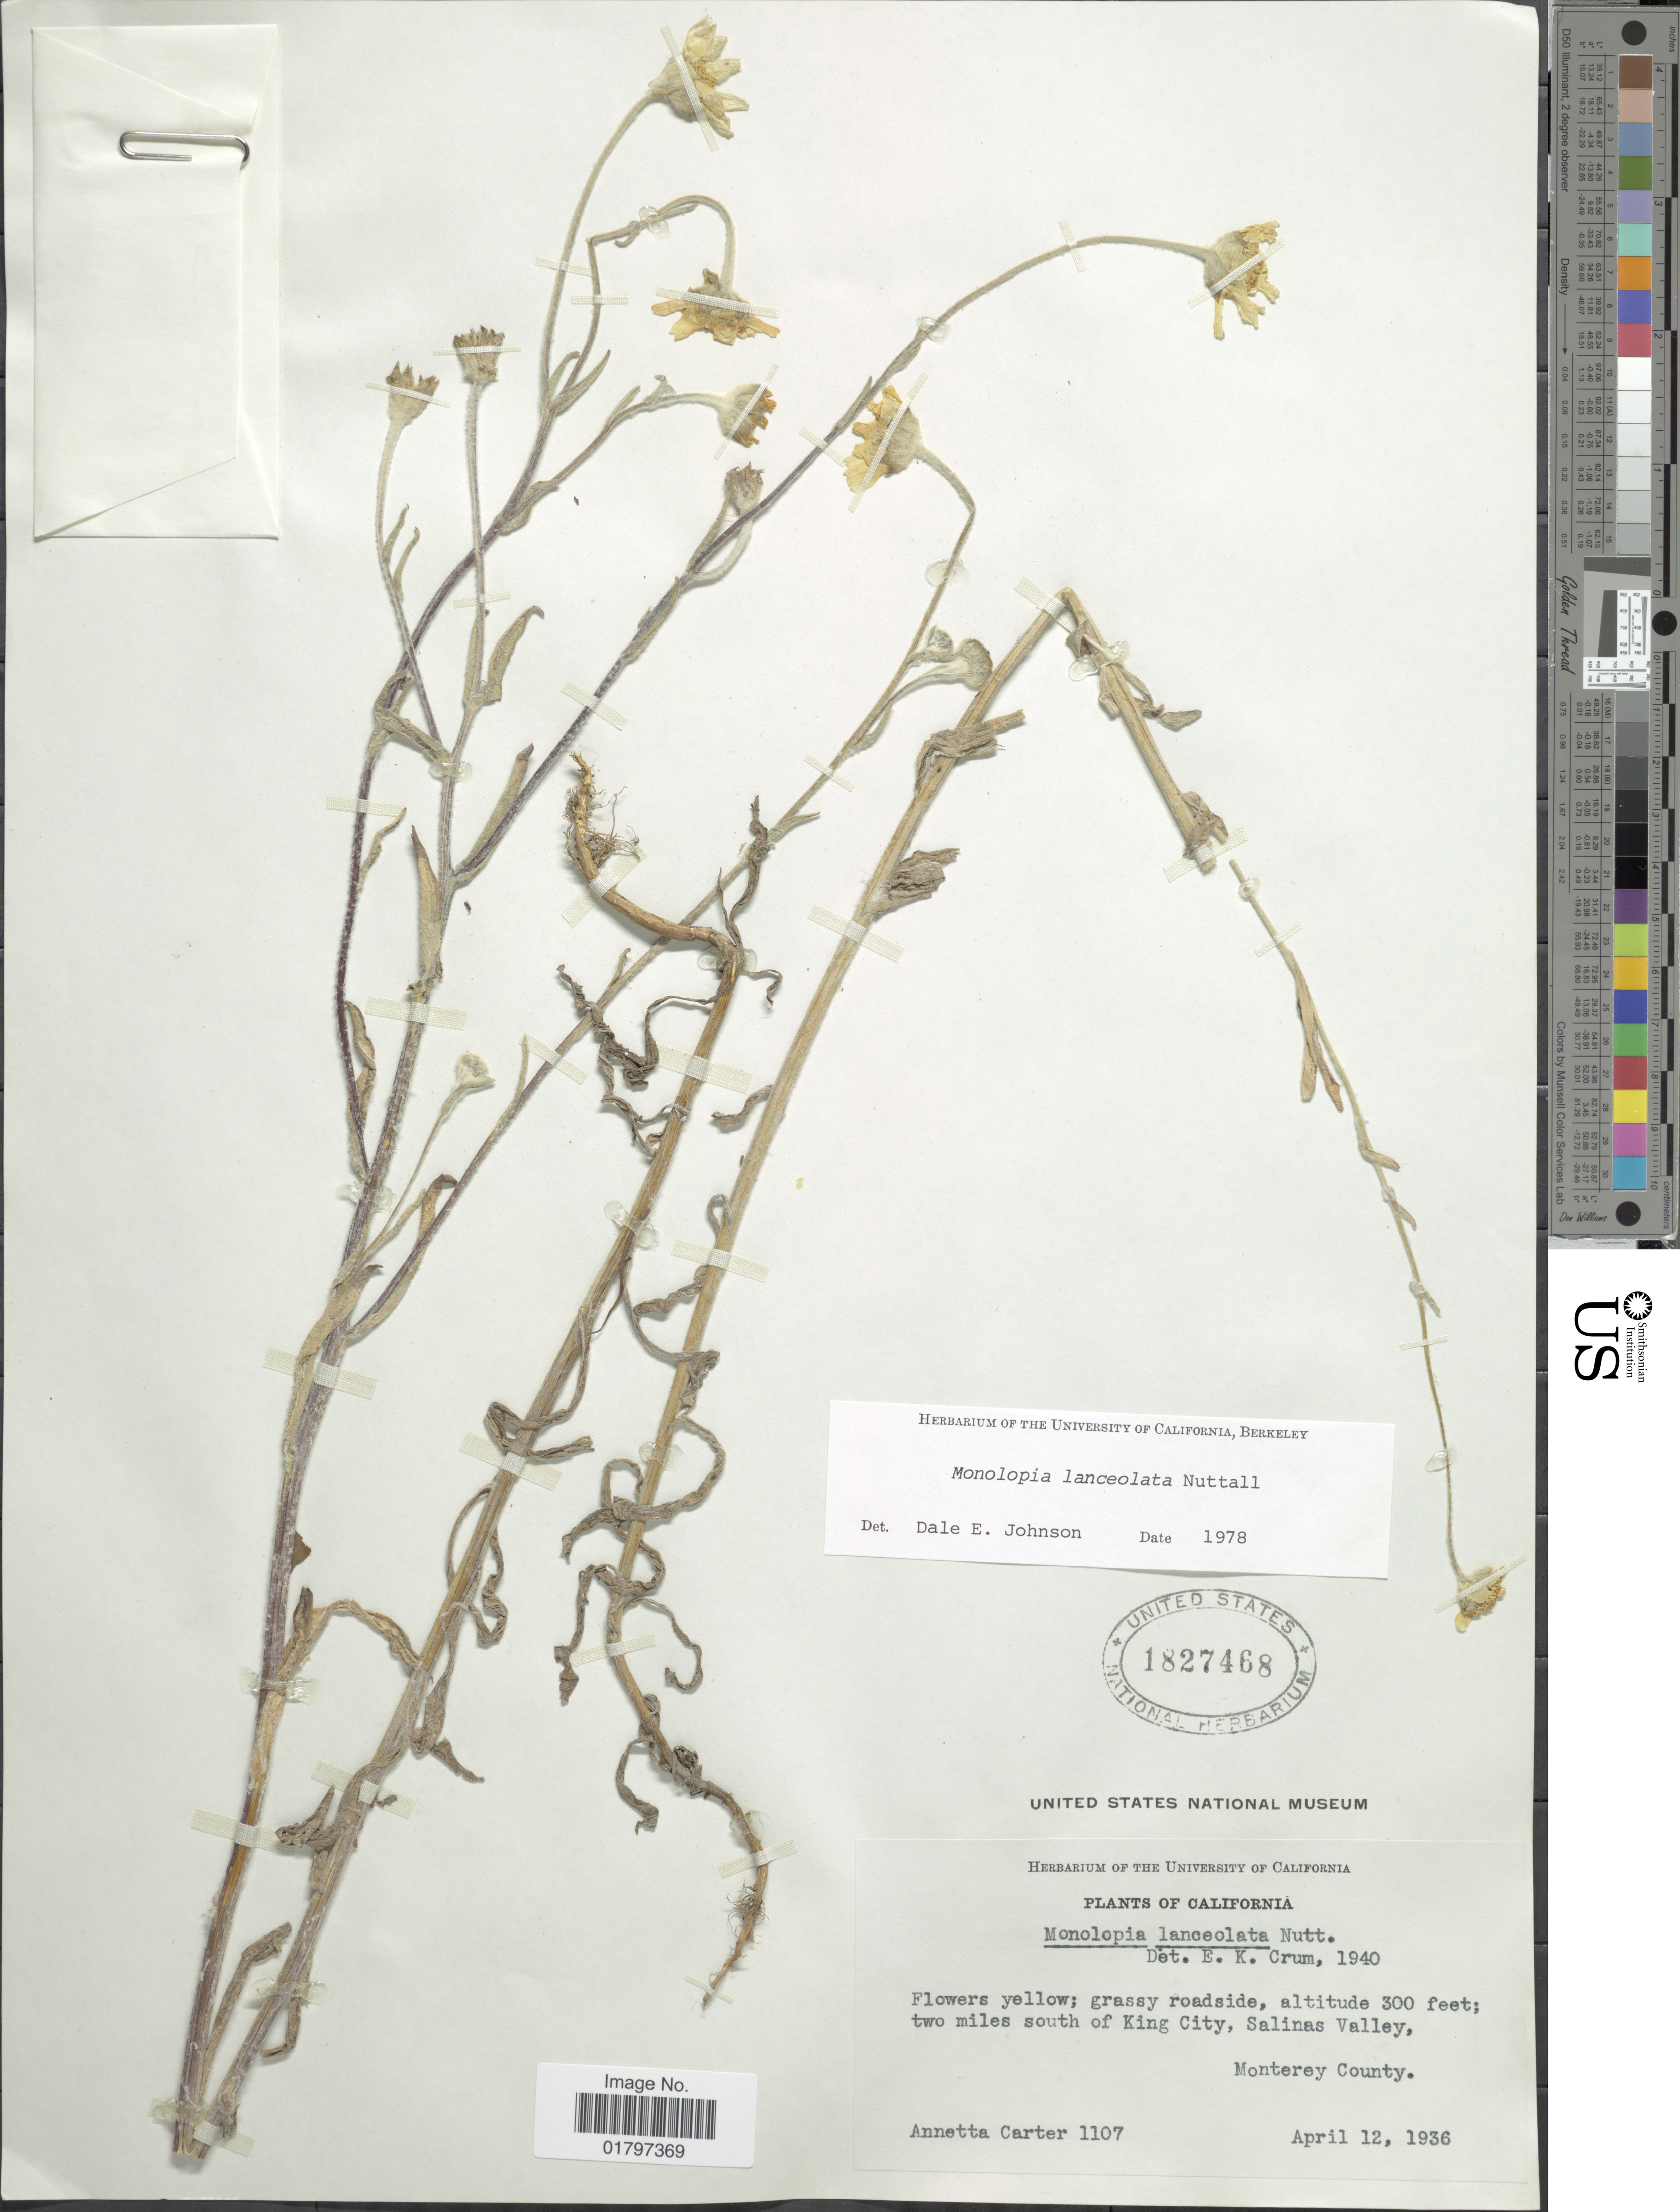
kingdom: Plantae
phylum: Tracheophyta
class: Magnoliopsida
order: Asterales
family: Asteraceae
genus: Monolopia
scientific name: Monolopia lanceolata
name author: Nutt.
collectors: A. Carter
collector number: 1107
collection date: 1936-04-12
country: United States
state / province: California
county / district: Monterey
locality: Two miles south of King City, Salinas Valley, Monterey County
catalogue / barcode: US 1827468